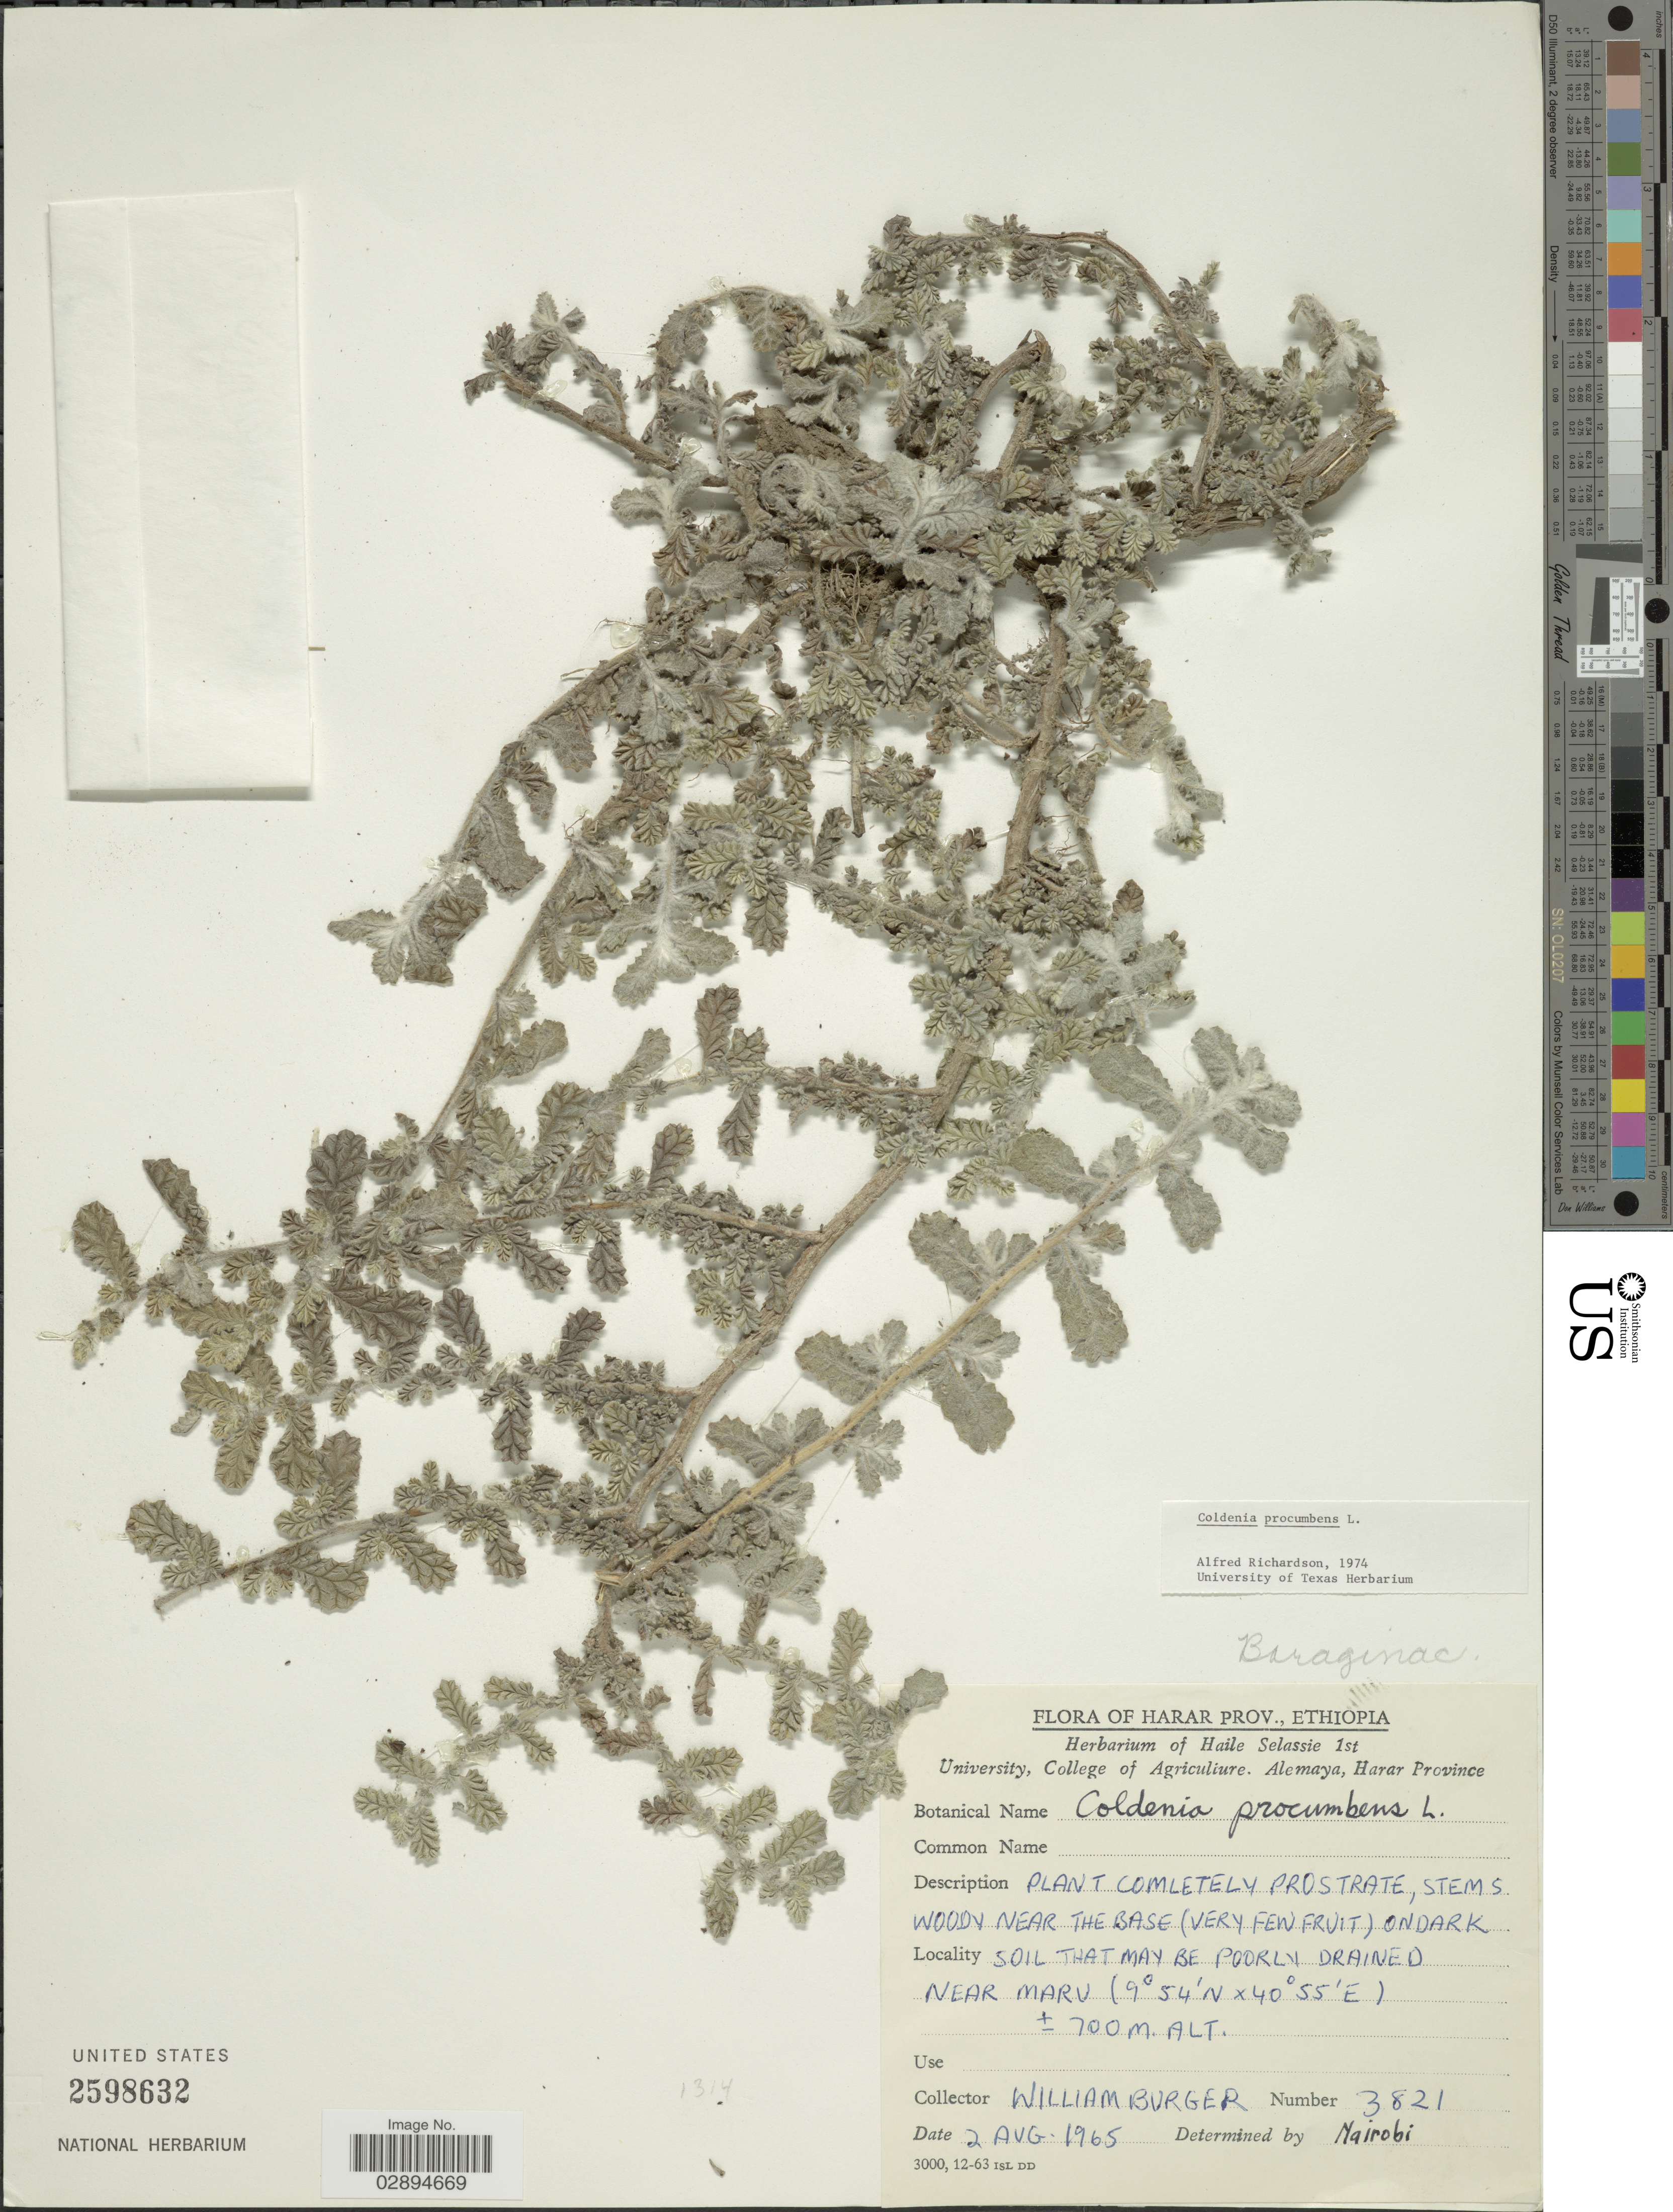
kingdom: Plantae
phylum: Tracheophyta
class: Magnoliopsida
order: Boraginales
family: Coldeniaceae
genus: Coldenia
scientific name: Coldenia procumbens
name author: L.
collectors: W. Burger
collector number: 3821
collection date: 1965-08-02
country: Ethiopia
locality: Harar Prov. Soil that may be poorly drained near Marv.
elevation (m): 700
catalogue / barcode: US 2598632